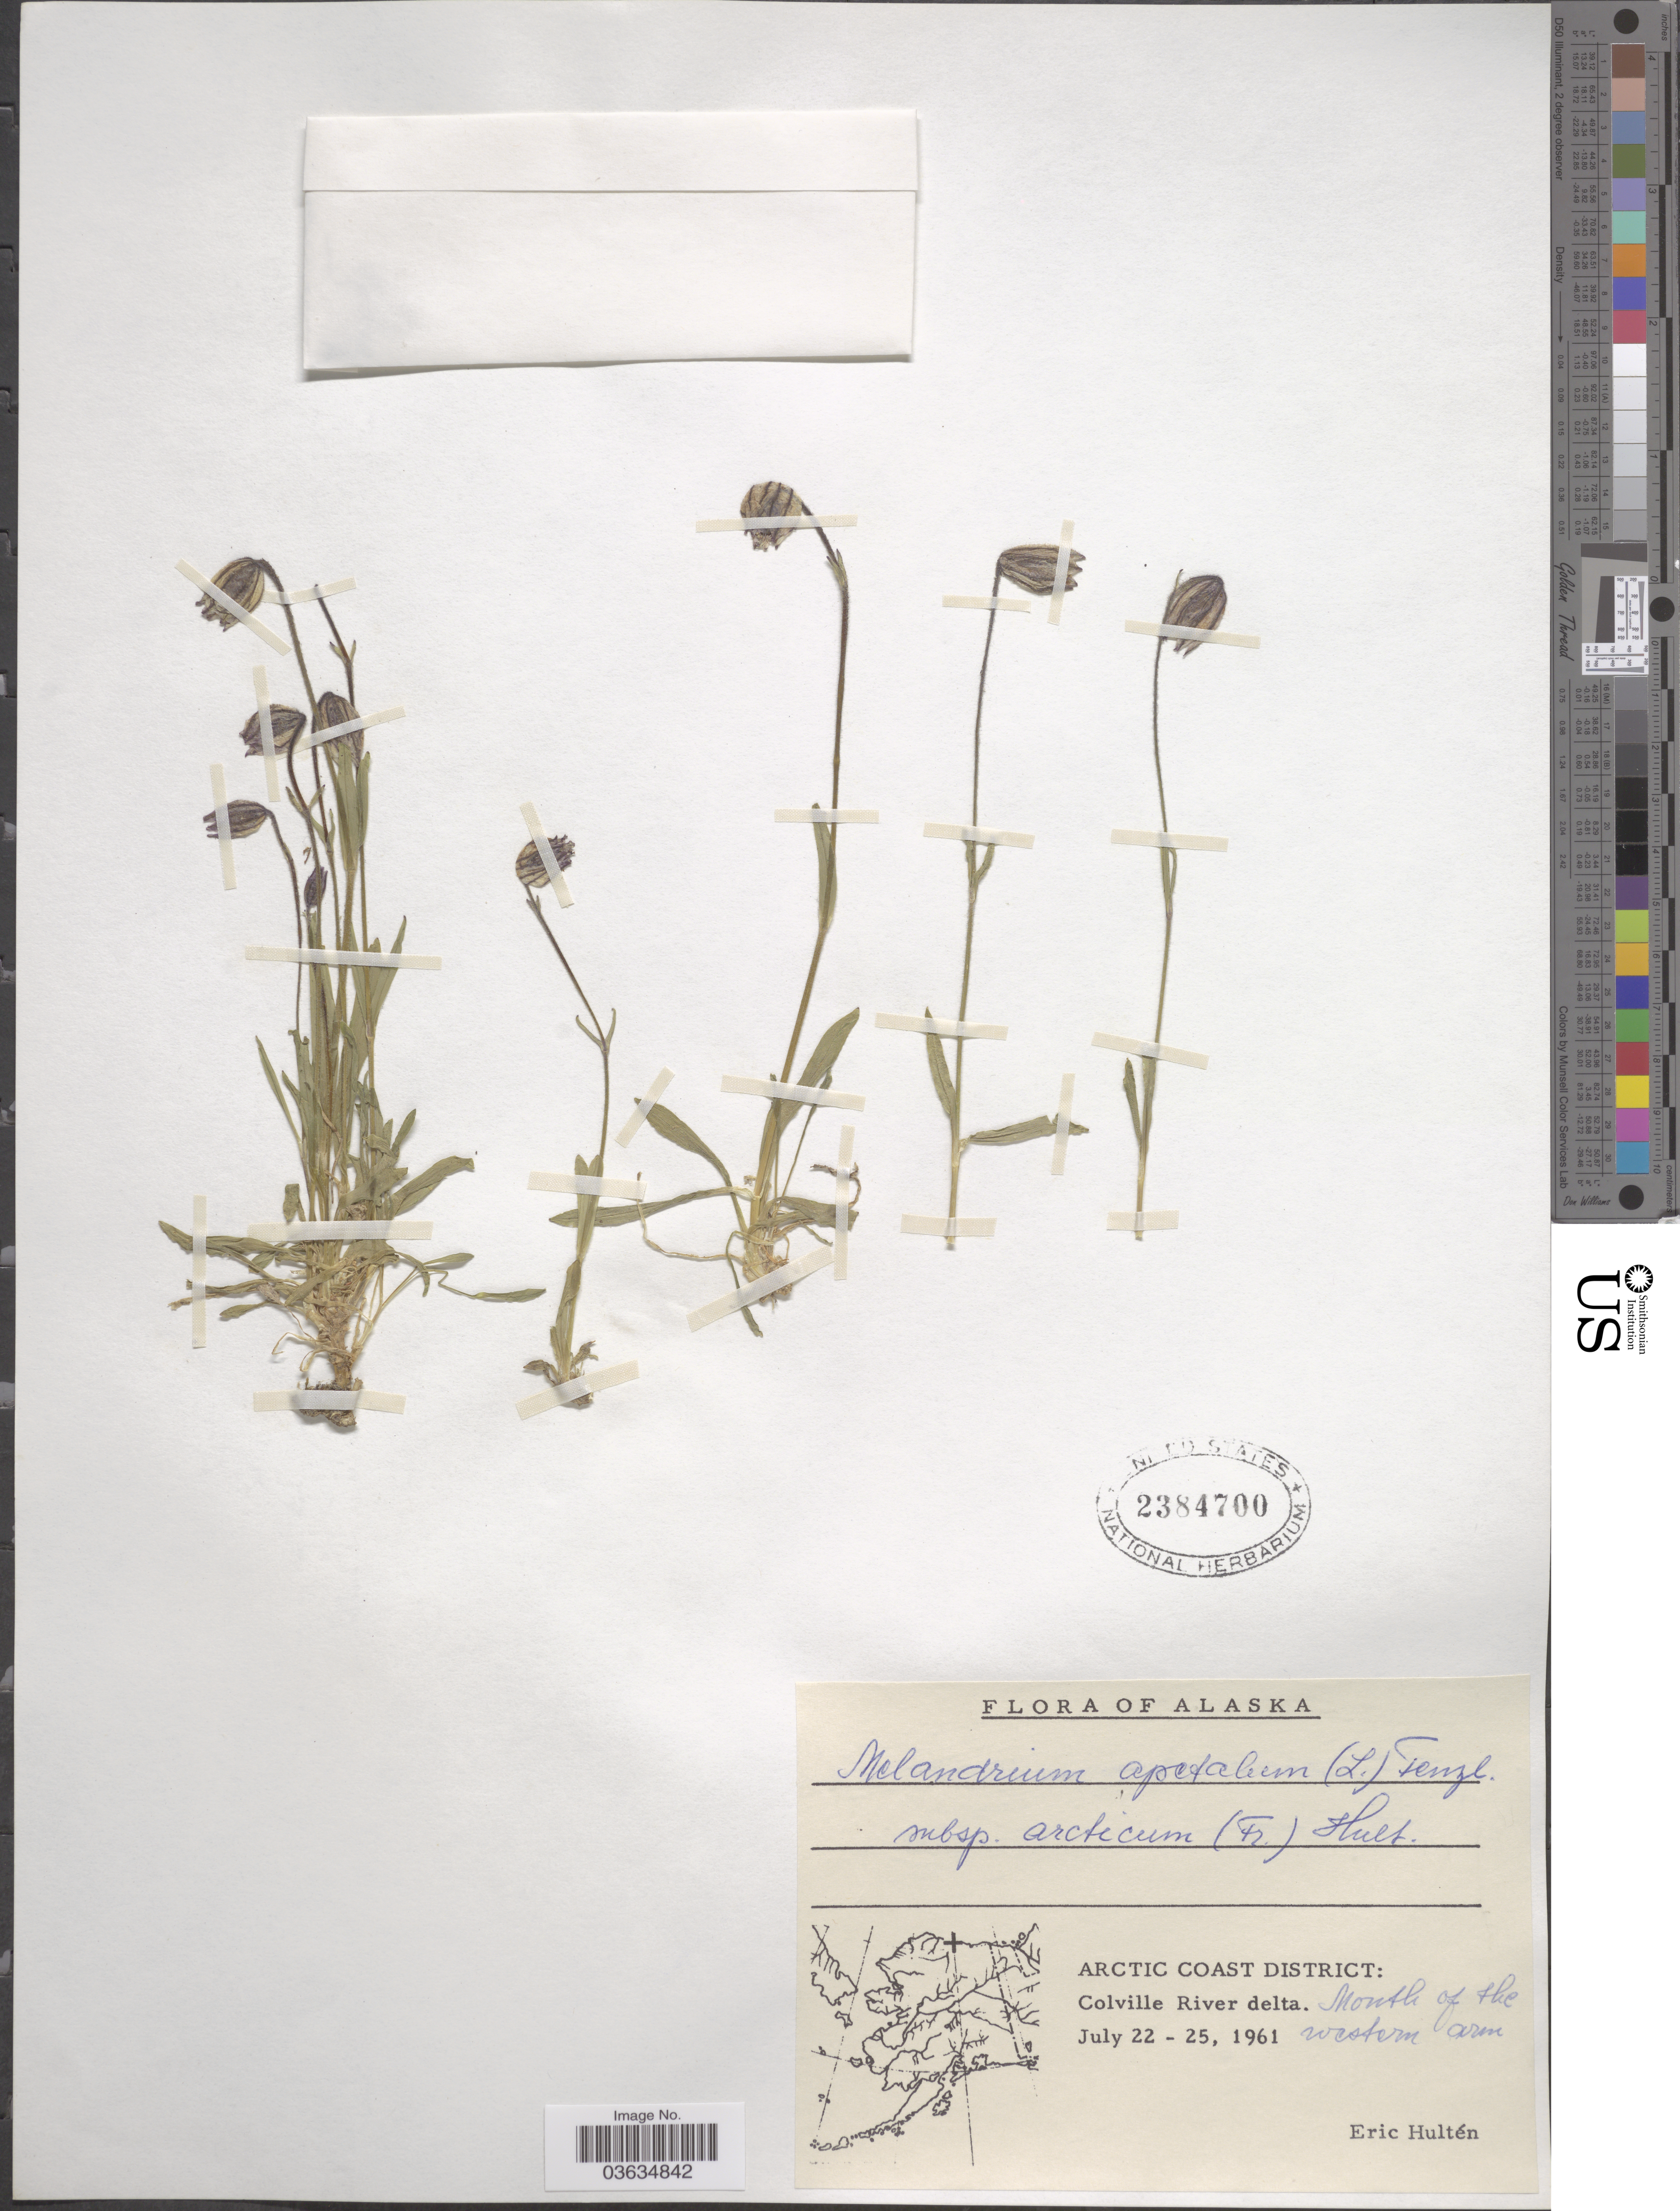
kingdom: Plantae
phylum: Tracheophyta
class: Magnoliopsida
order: Caryophyllales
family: Caryophyllaceae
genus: Silene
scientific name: Silene uralensis subsp. uralensis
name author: (Rupr.) Bocquet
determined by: Strong, Mark T., (BOT), Smithsonian Institution - National Museum of Natural History (UNITED STATES)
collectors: E. G. Hultén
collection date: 1961-07-22/1961-07-25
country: United States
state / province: Alaska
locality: Arctic Coast District: Colville River delta. Mouth of the western arm.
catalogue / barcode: US 2384700